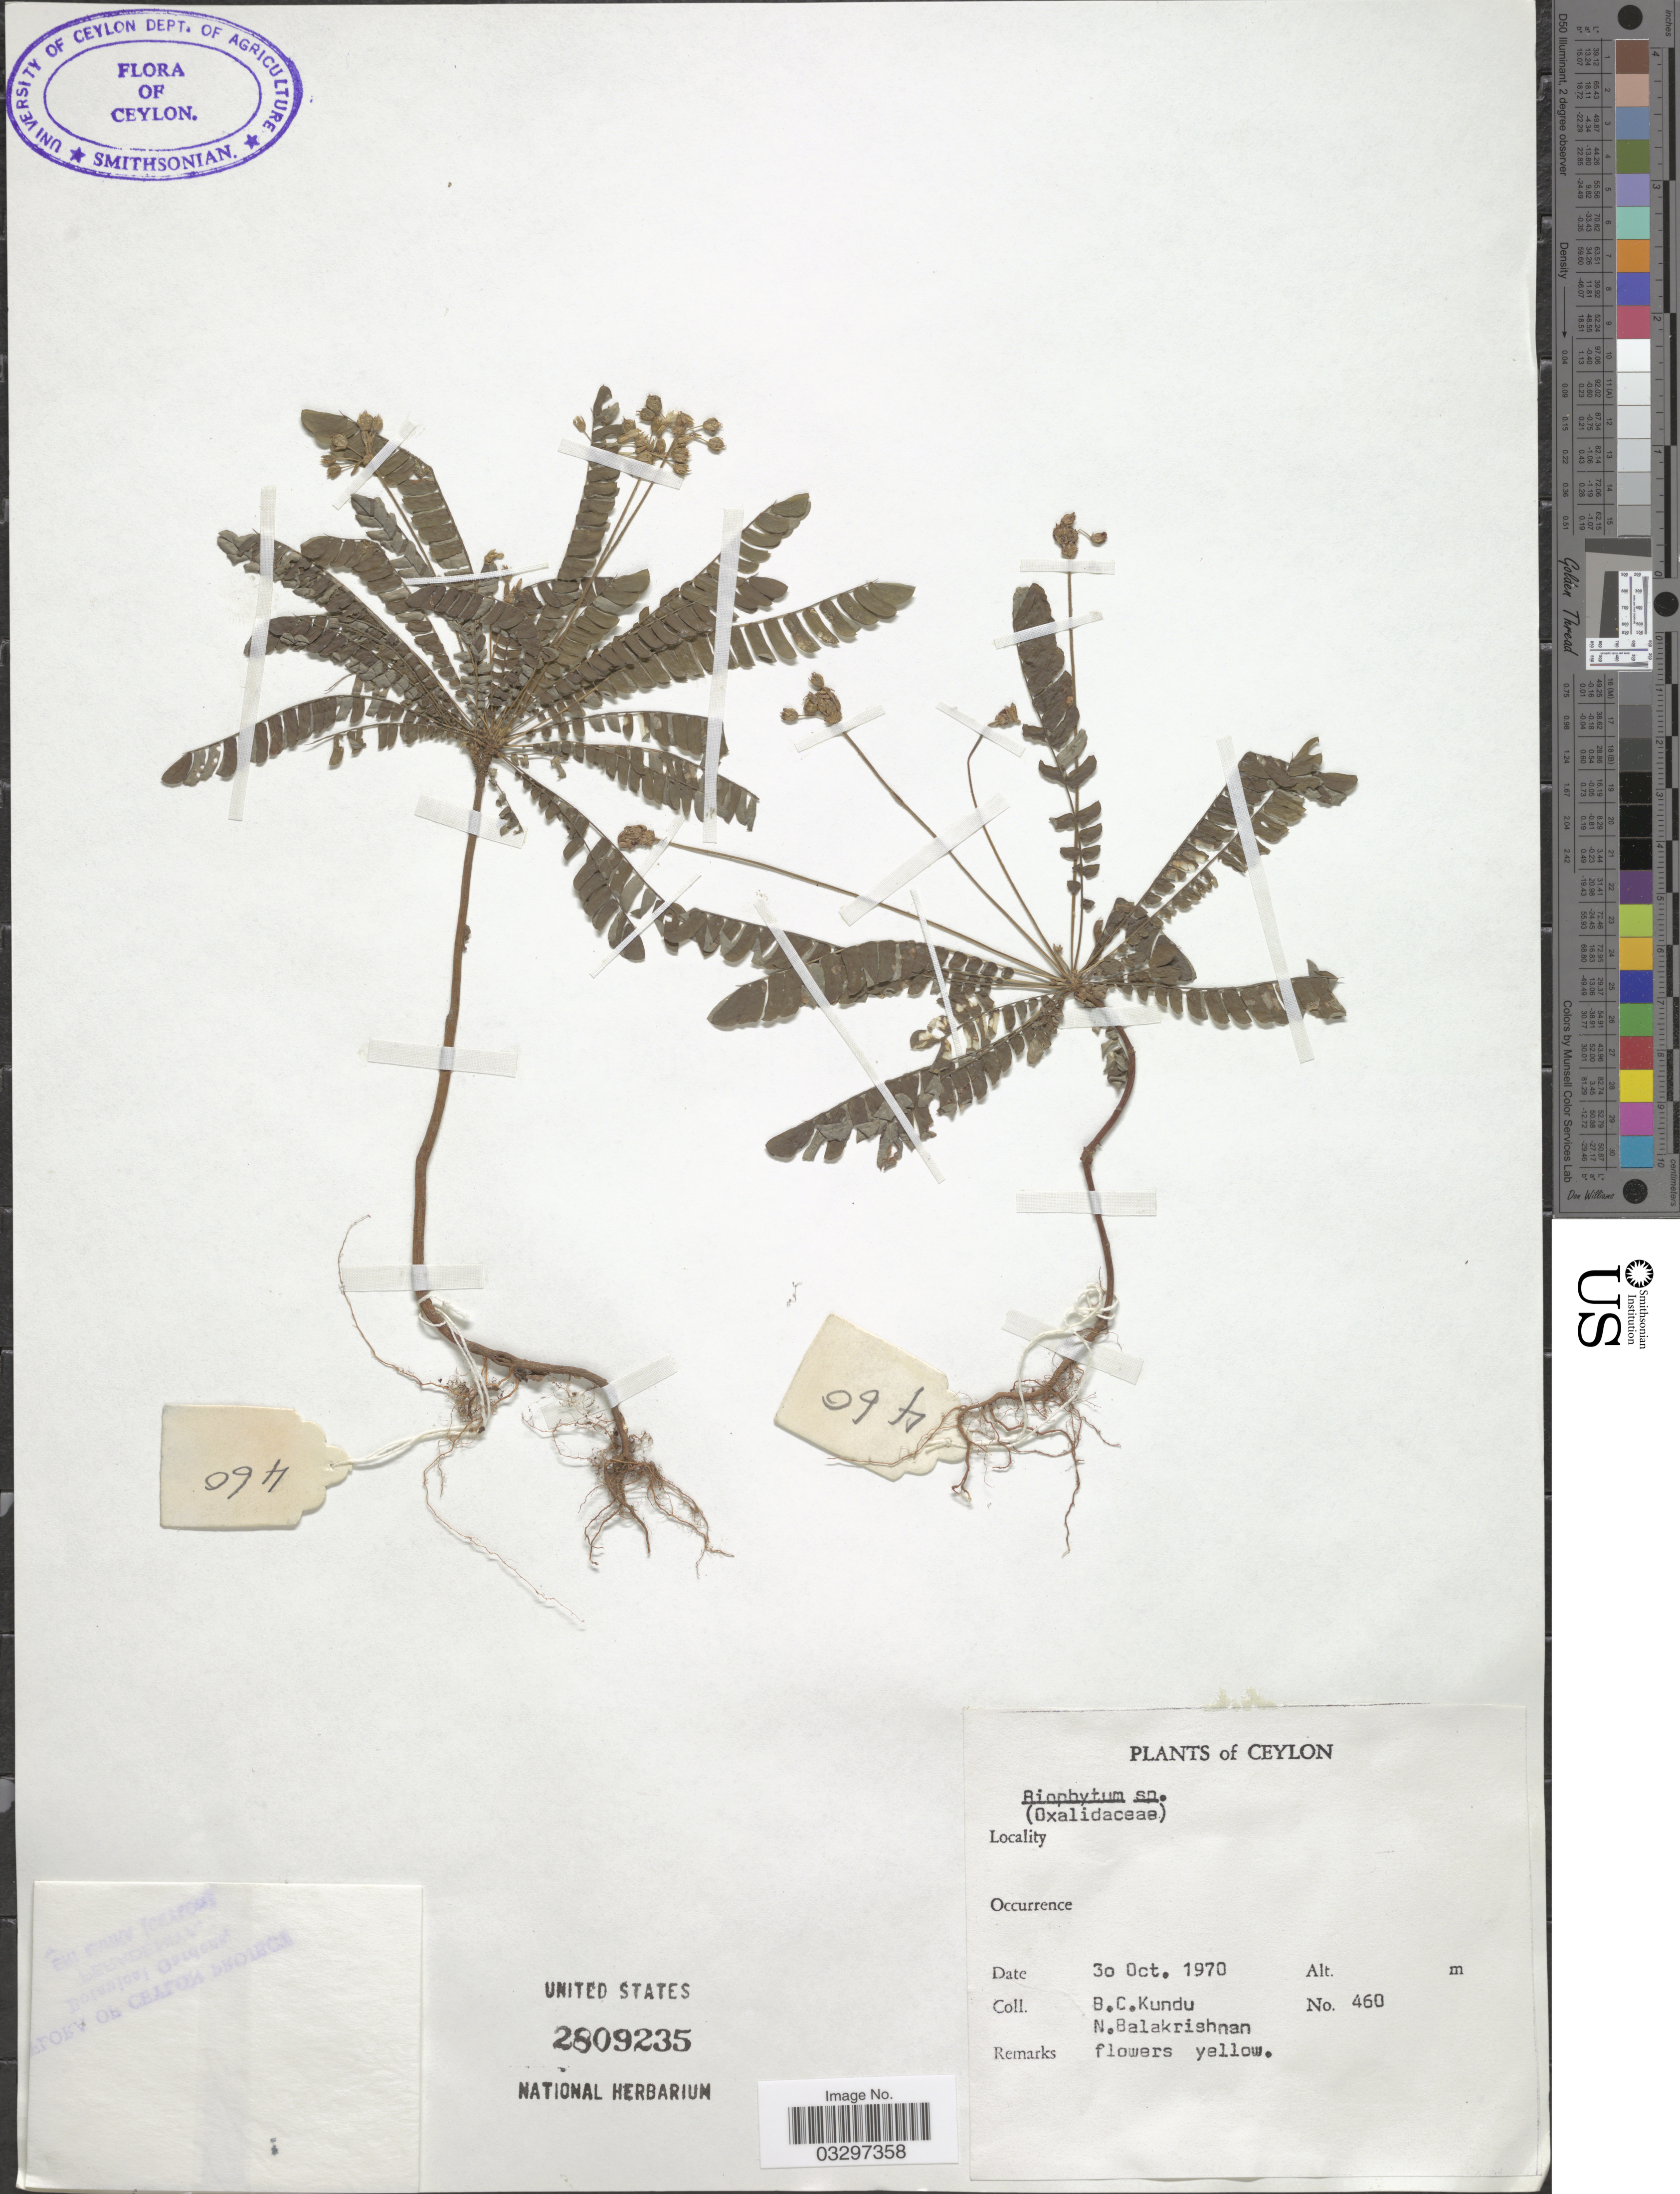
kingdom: Plantae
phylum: Tracheophyta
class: Magnoliopsida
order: Oxalidales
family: Oxalidaceae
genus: Biophytum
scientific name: Biophytum sp.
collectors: B. C. Kundu & N. Balakrishnan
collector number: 460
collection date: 1970-10-30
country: Sri Lanka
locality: Ceylon.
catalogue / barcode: US 2809235